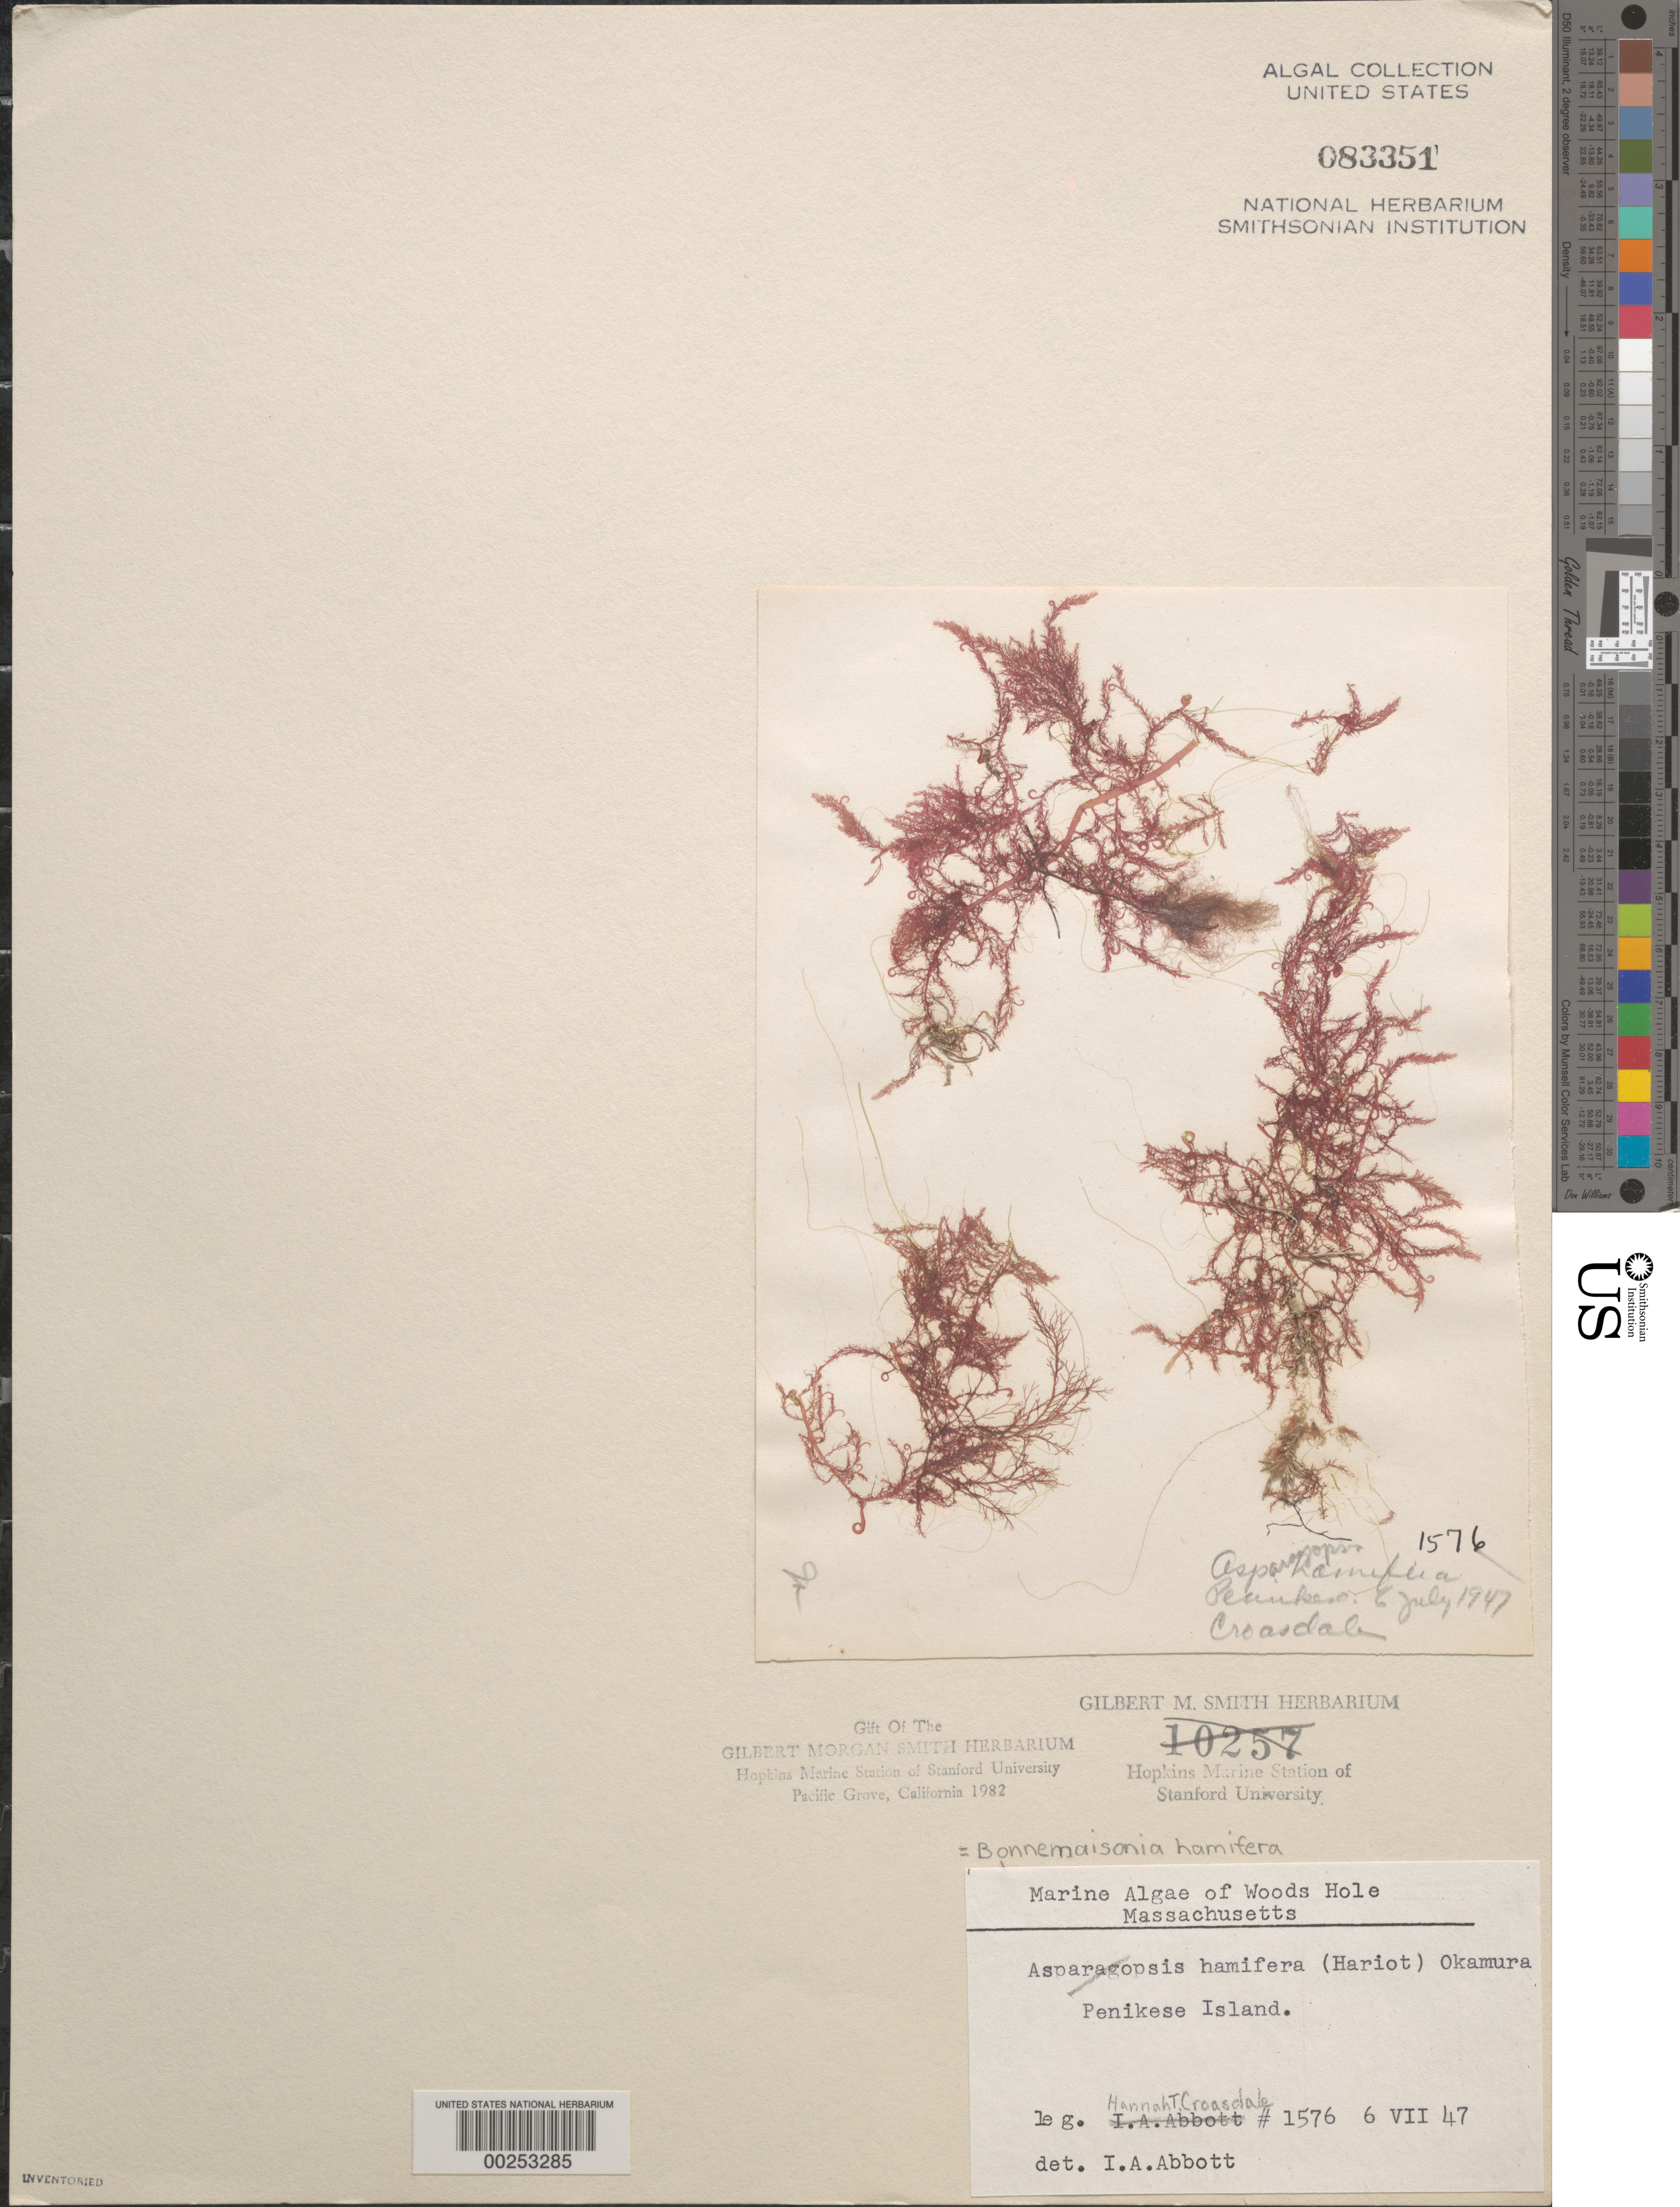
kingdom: Plantae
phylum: Rhodophyta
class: Florideophyceae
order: Bonnemaisoniales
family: Bonnemaisoniaceae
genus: Bonnemaisonia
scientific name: Bonnemaisonia hamifera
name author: P. Hariot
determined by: Abbott, Isabella A.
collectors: H. T. Croasdale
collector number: IAA 1576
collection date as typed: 06 Jul 1947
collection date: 1947-07-06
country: United States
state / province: Massachusetts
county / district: Dukes County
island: Penikese Island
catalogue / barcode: US 83351